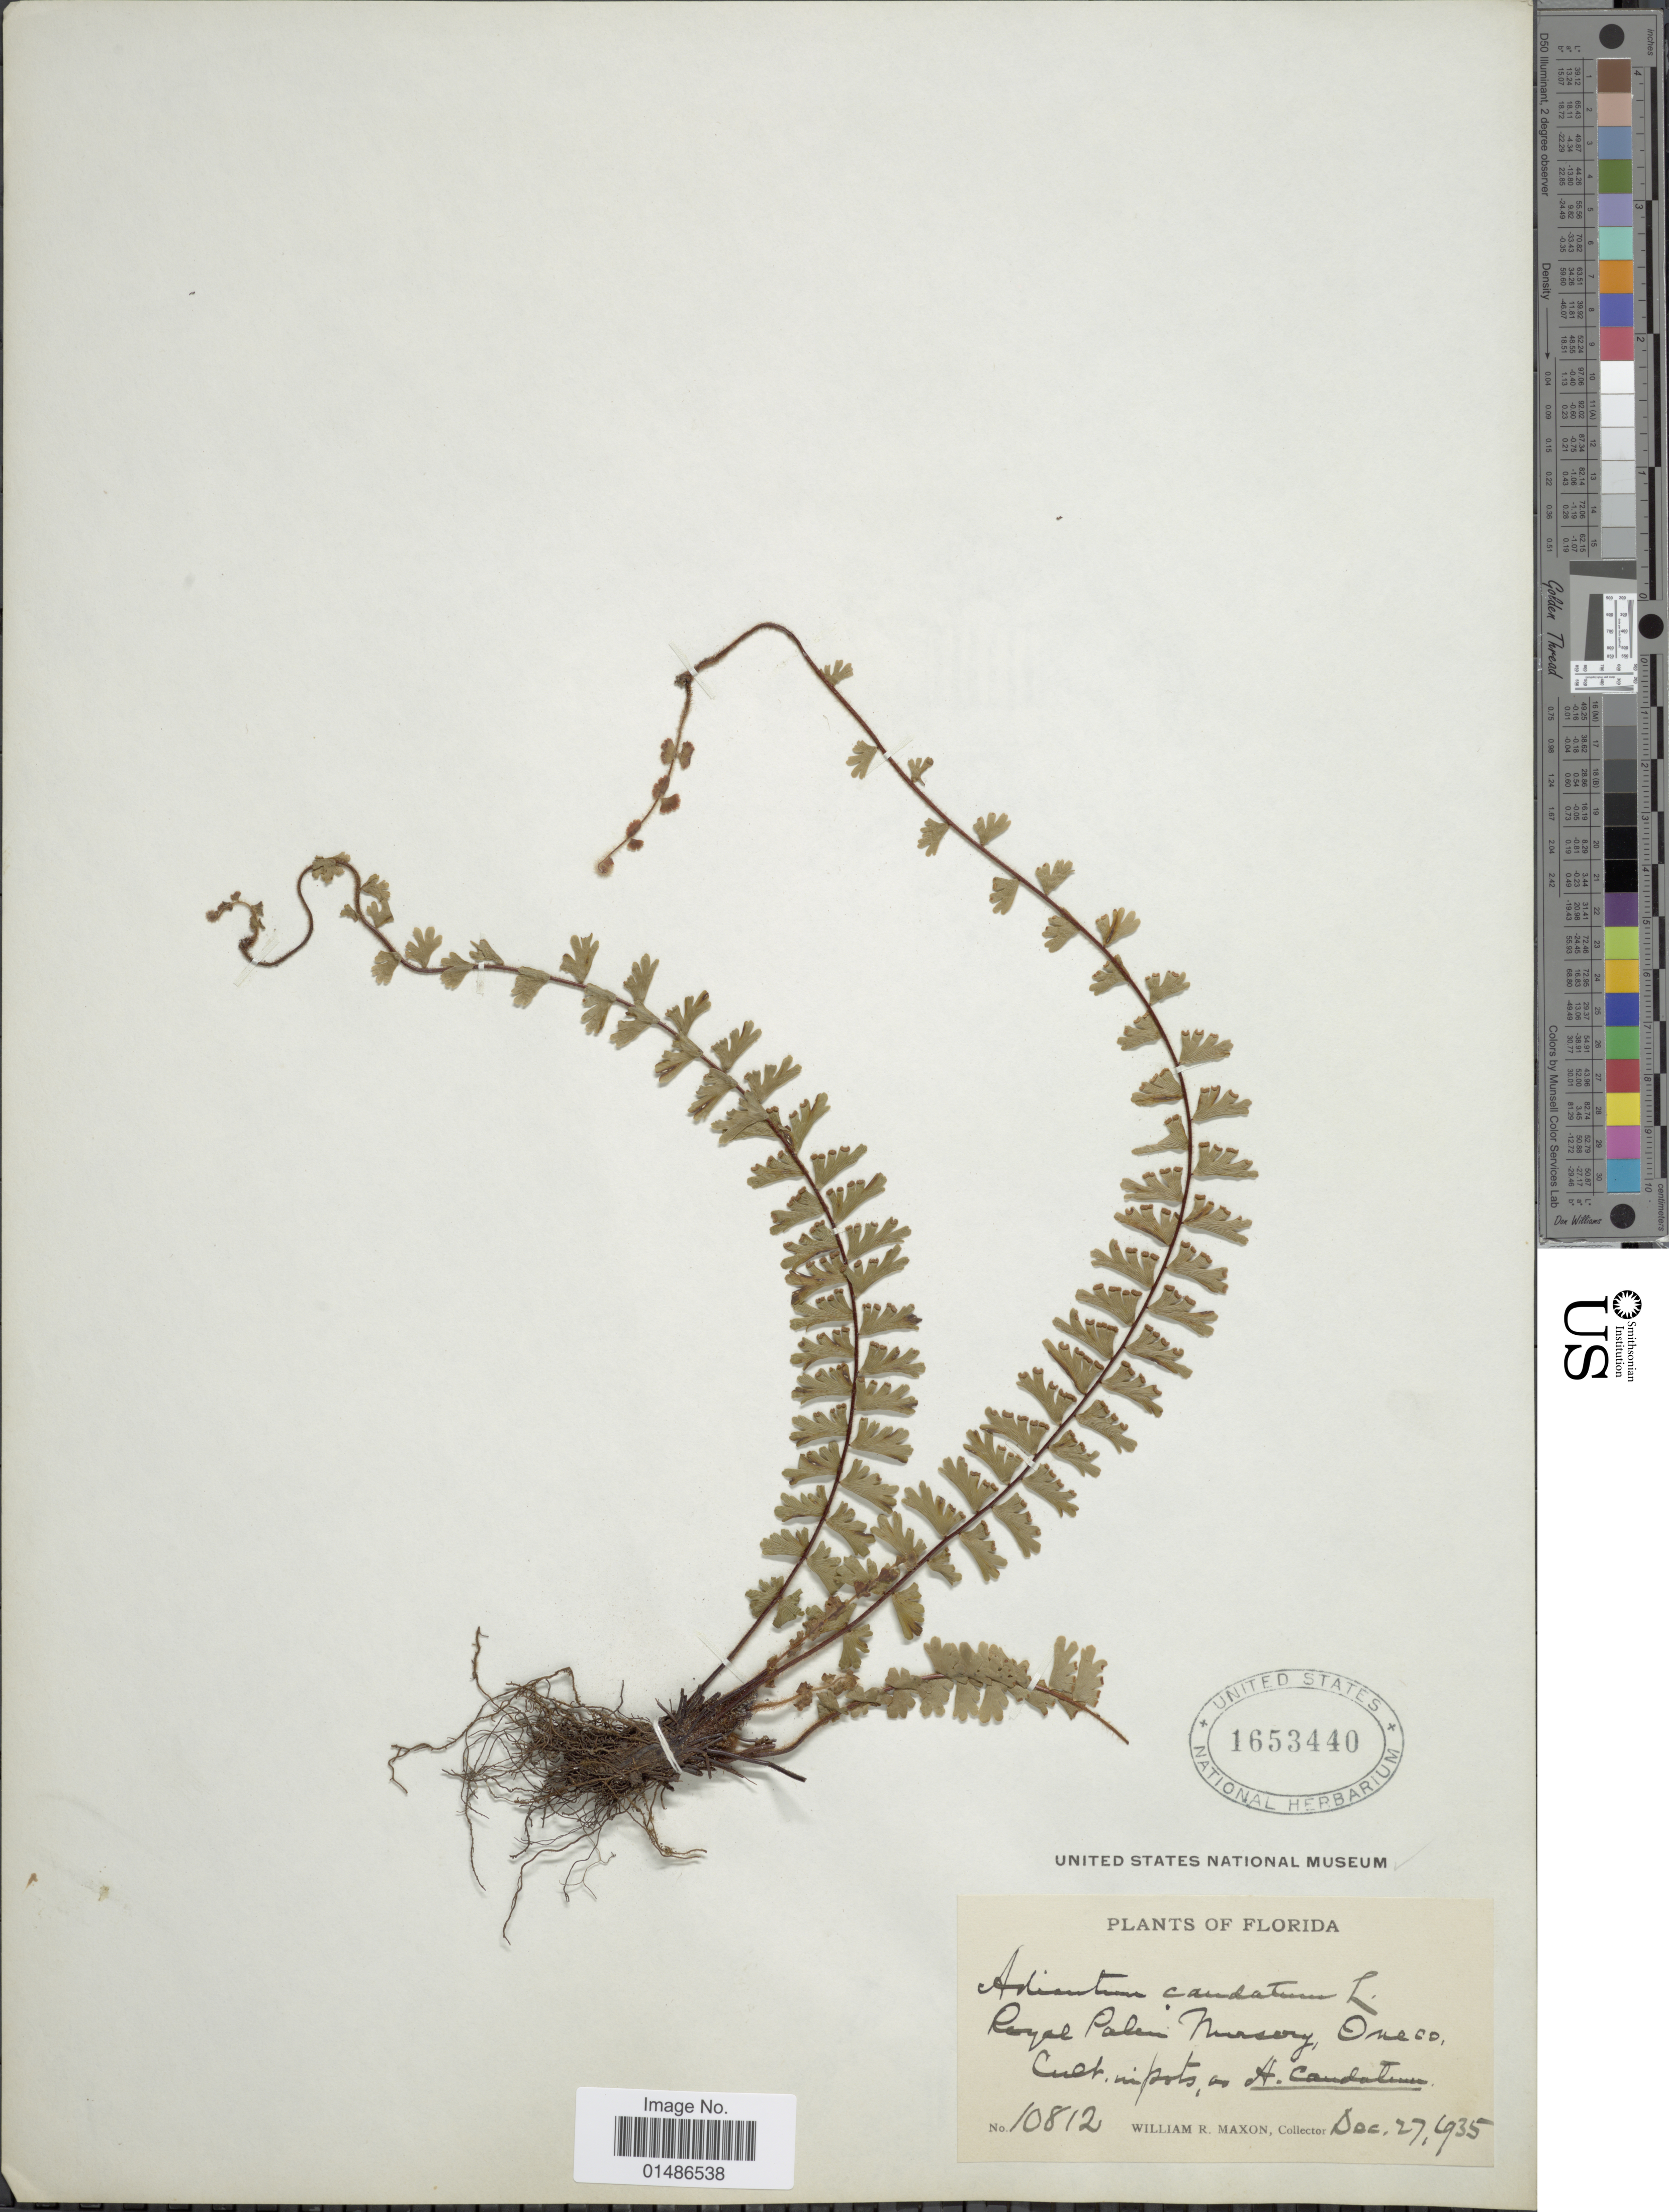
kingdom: Plantae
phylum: Tracheophyta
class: Polypodiopsida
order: Polypodiales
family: Pteridaceae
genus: Adiantum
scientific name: Adiantum caudatum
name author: L.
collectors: W. R. Maxon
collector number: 10812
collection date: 1935-12-27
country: United States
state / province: Florida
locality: Royal Palm Nursery, Oneco.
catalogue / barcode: US 1653440